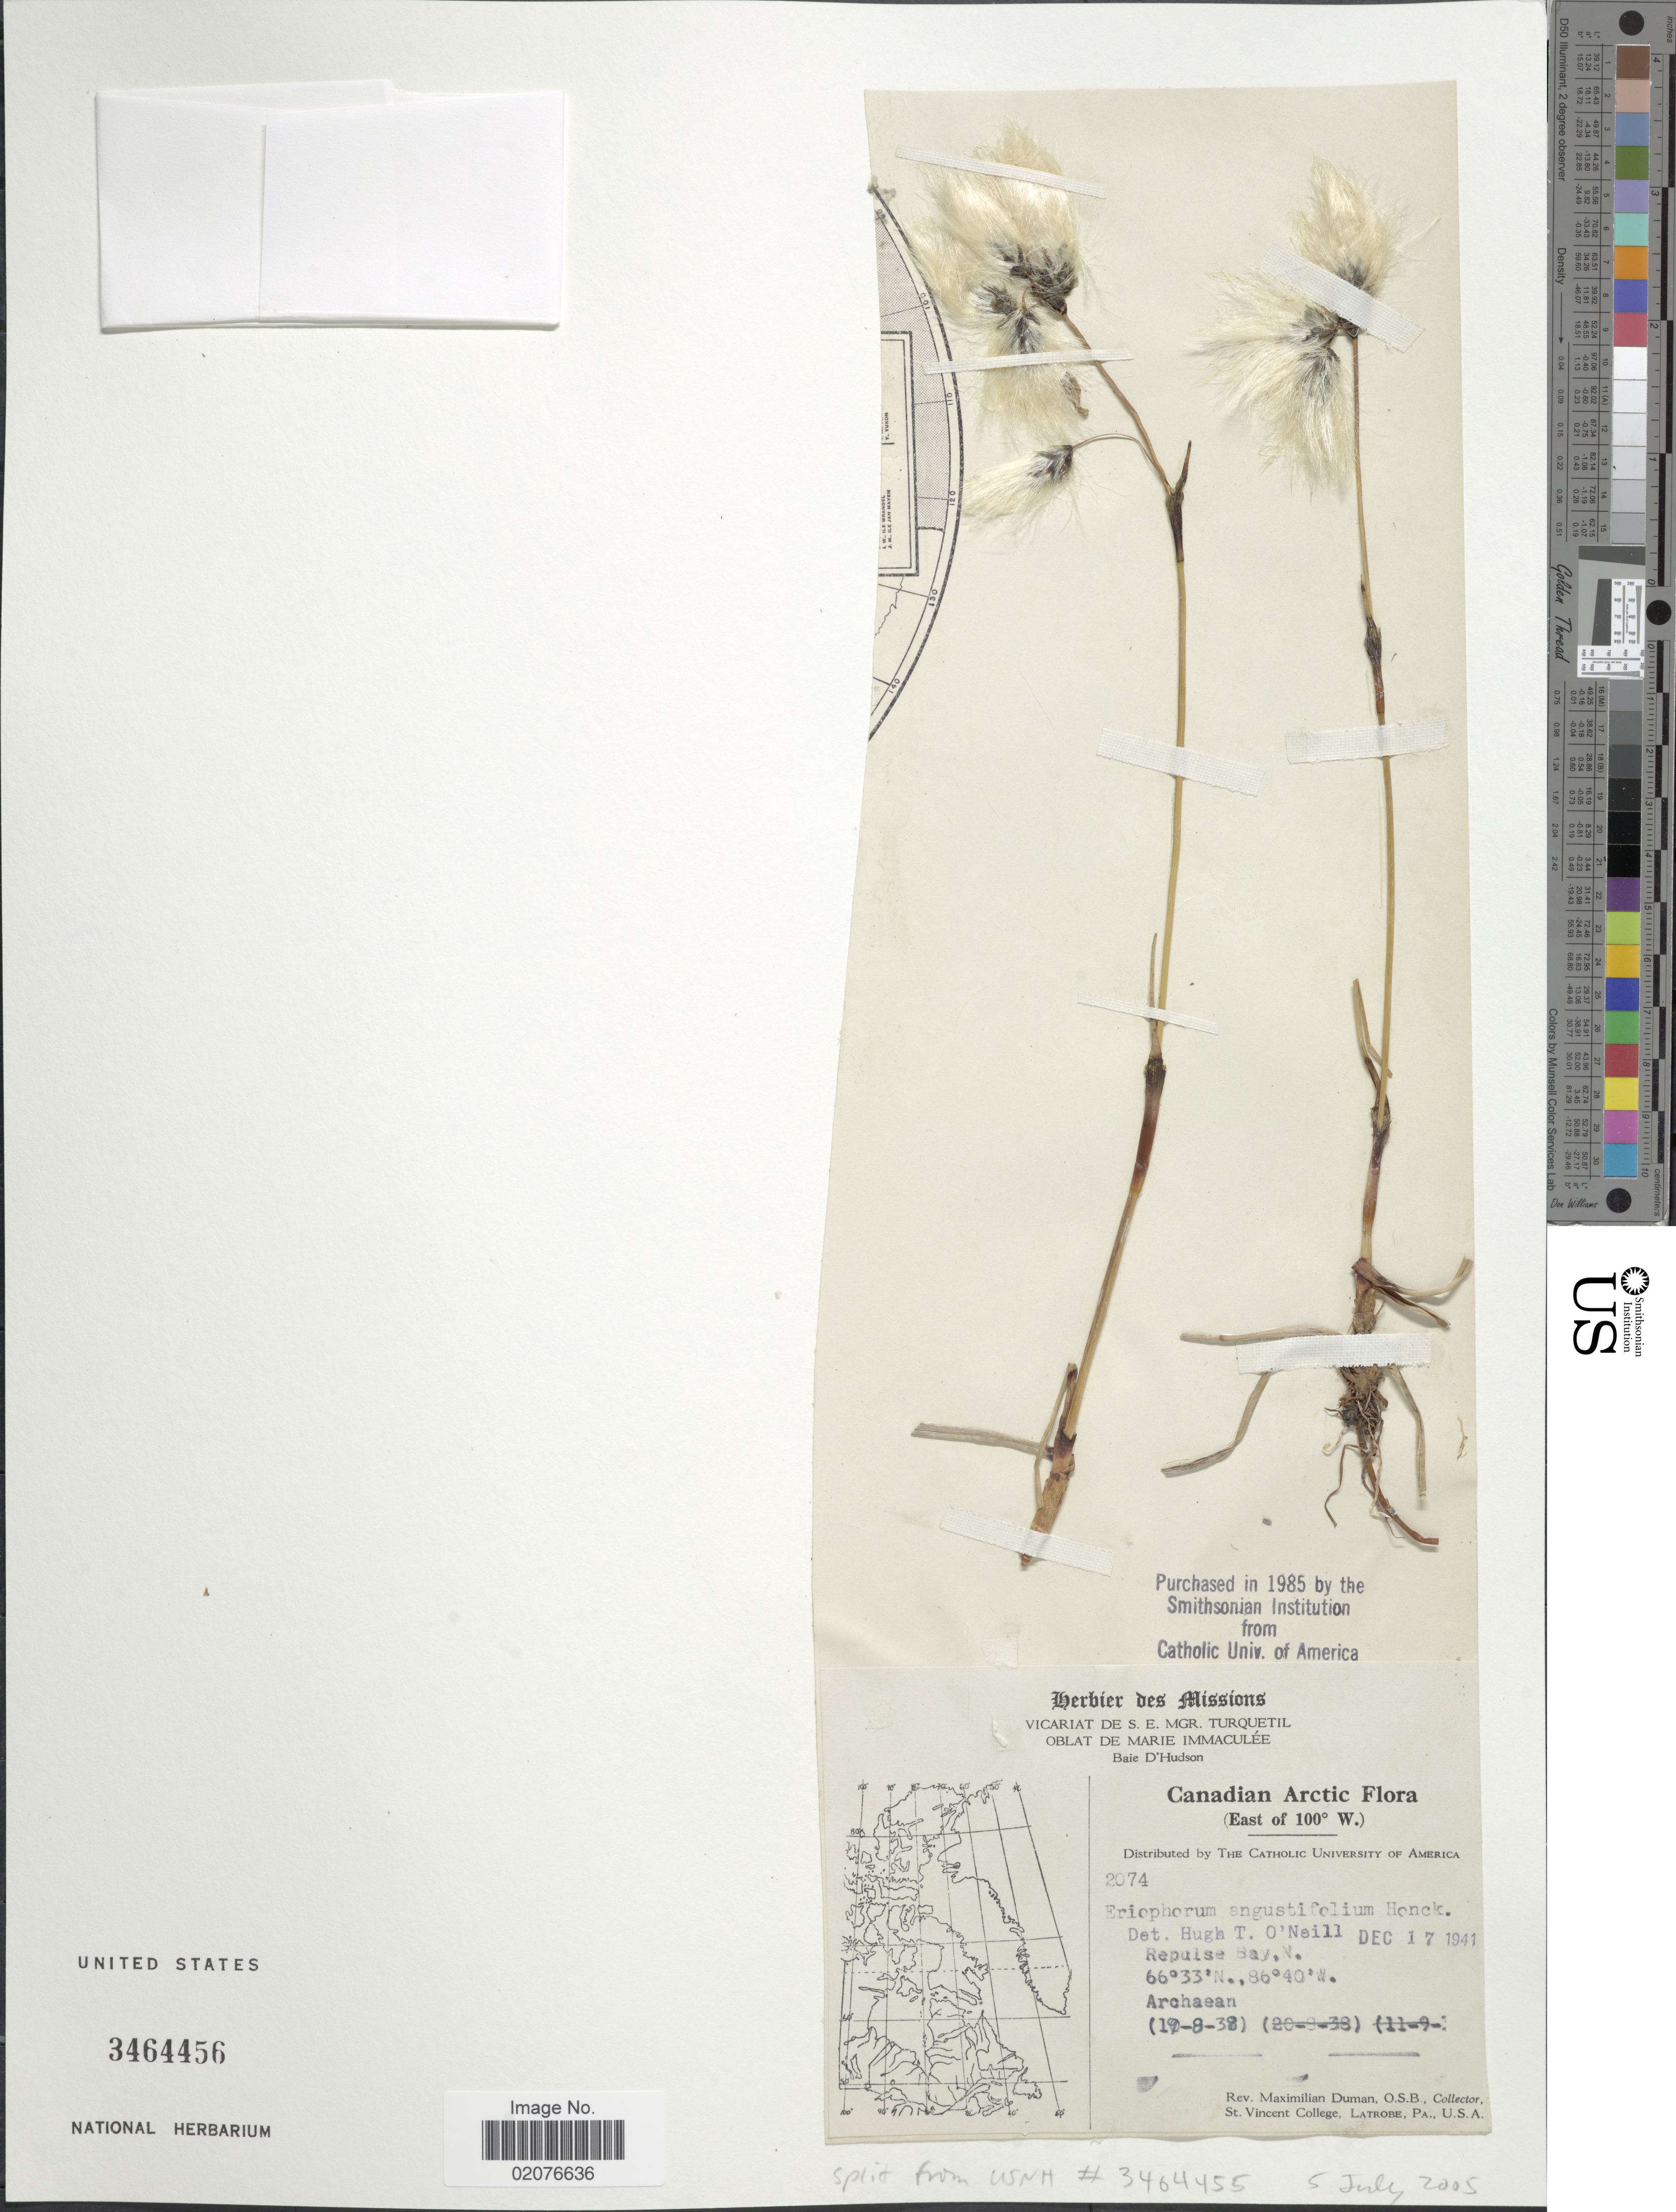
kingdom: Plantae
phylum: Tracheophyta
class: Liliopsida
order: Poales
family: Cyperaceae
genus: Eriophorum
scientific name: Eriophorum angustifolium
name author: Honck.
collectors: M. Duman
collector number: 2074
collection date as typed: Transcribed d/m/y: 19/8/38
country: Canada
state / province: Nunavut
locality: Canadian Arctic, Repulse Bay, N.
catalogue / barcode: US 3464456